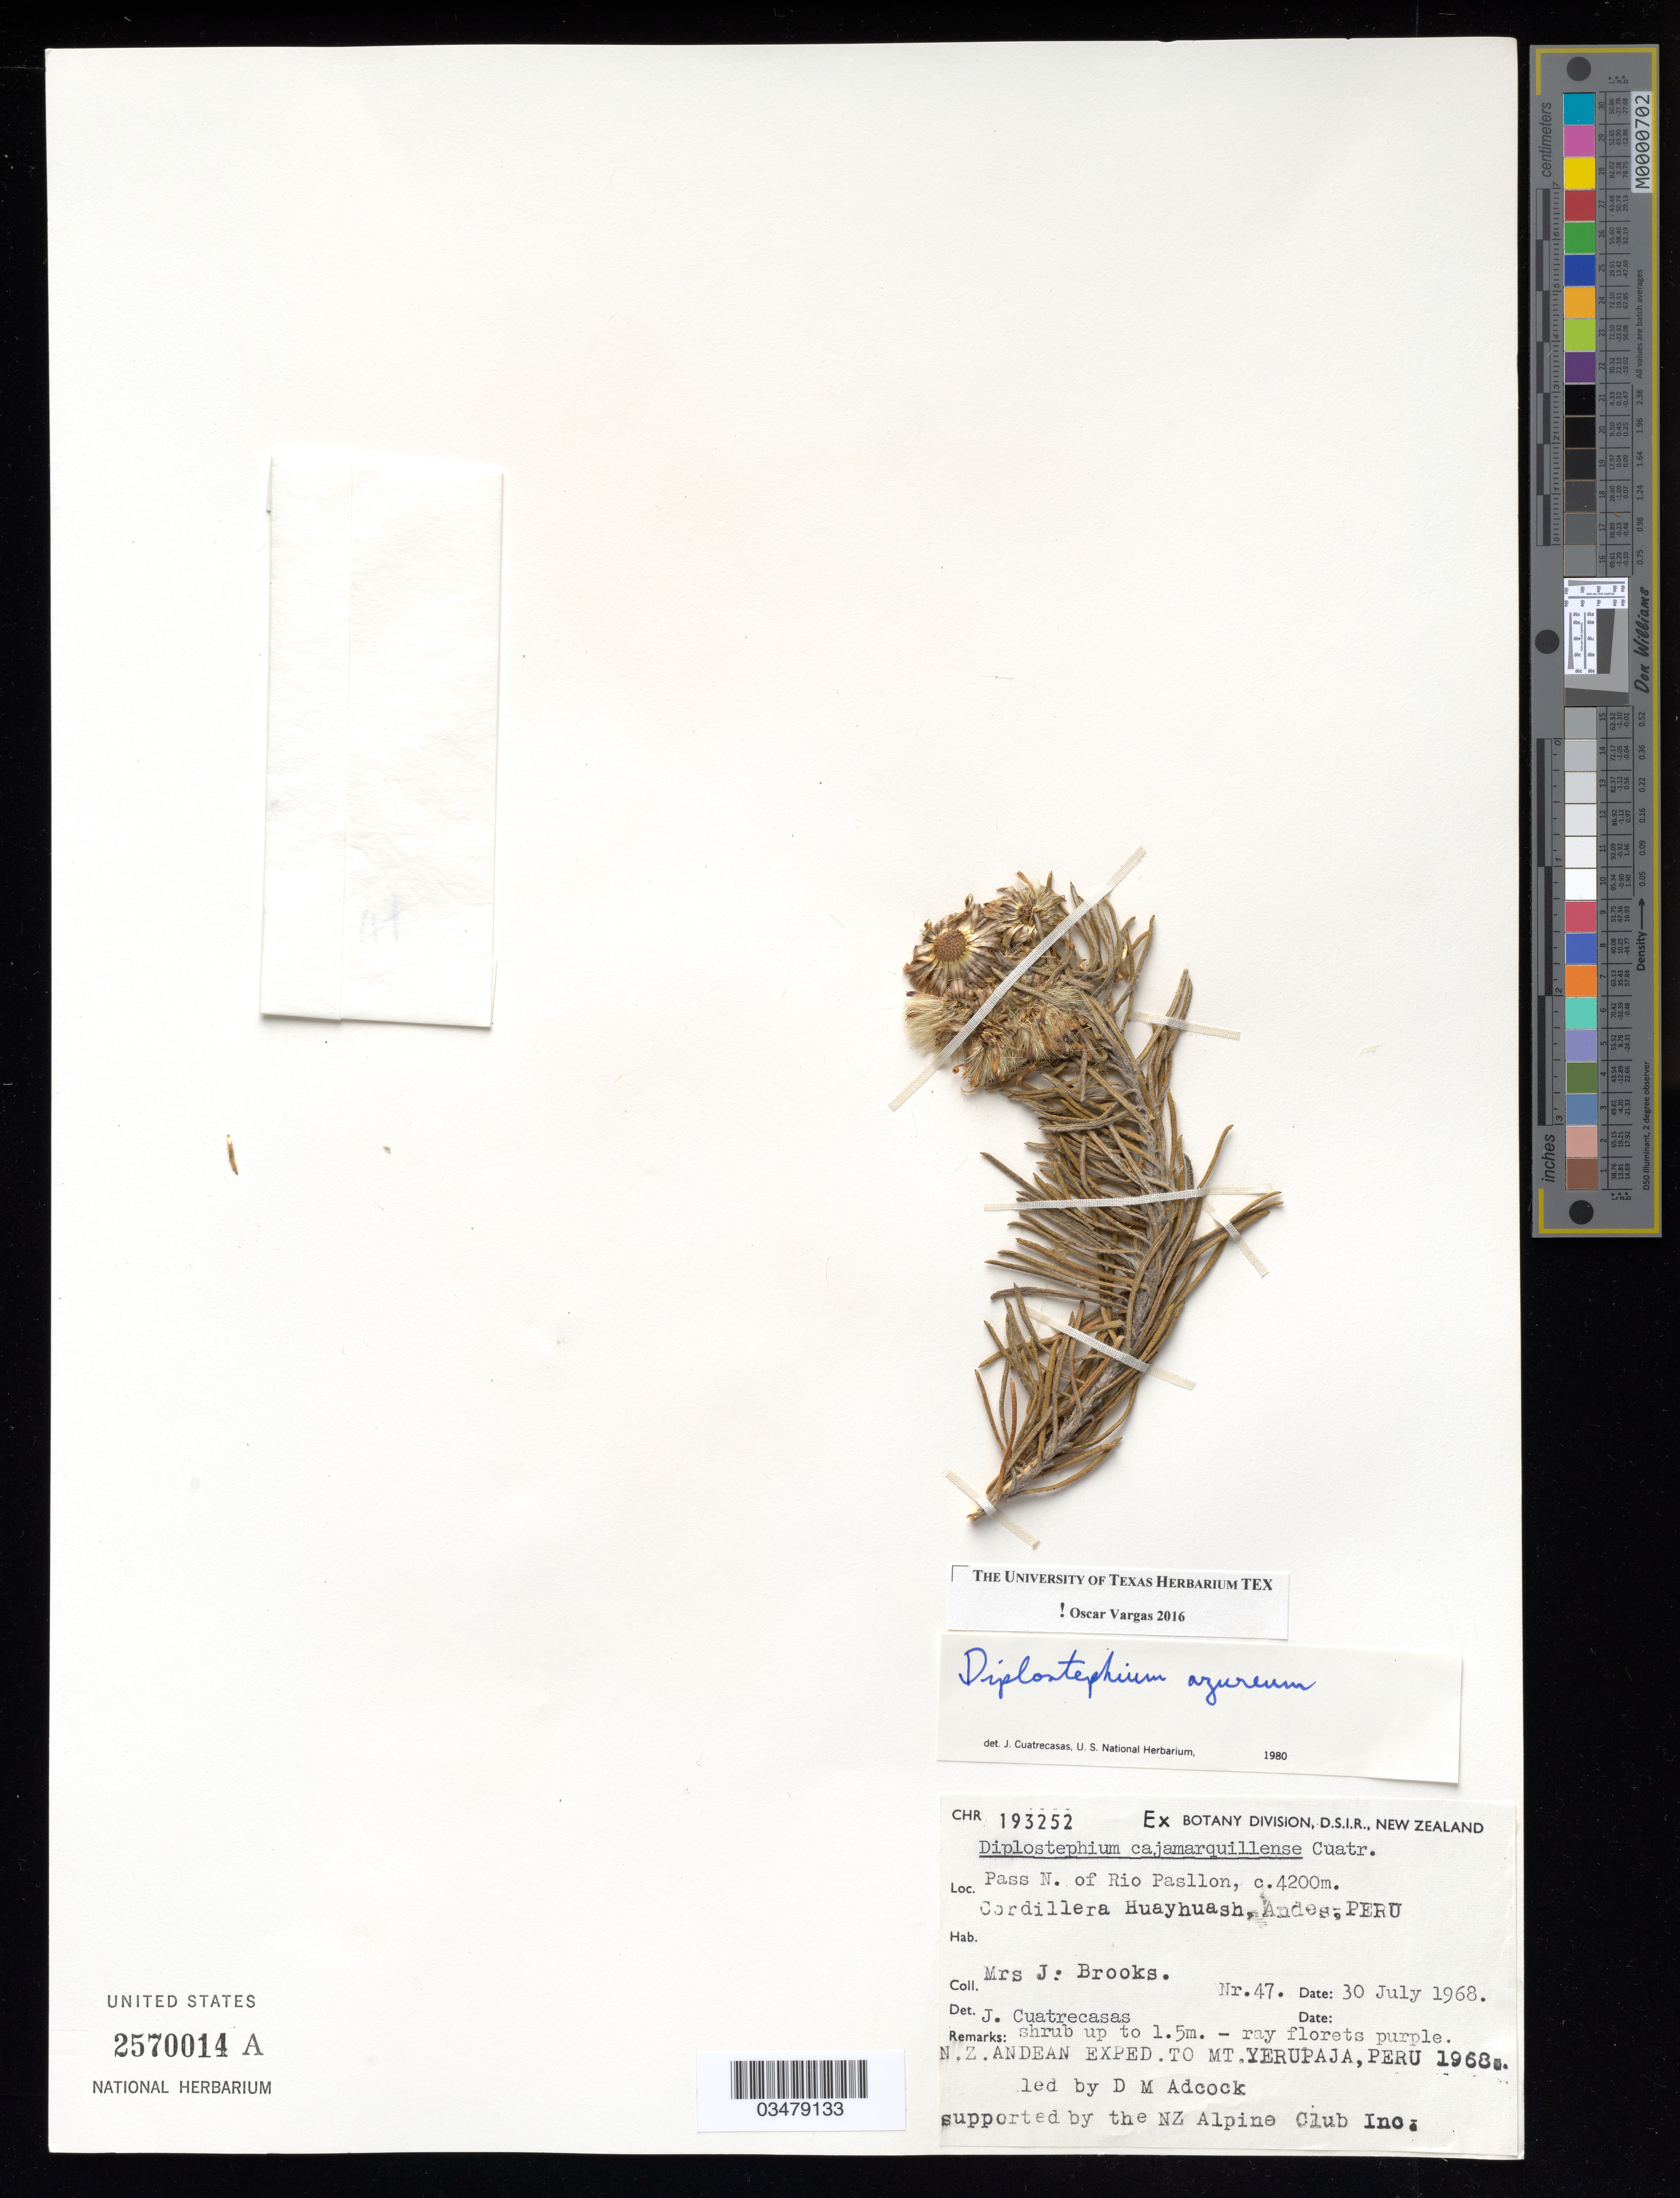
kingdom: Plantae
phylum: Tracheophyta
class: Magnoliopsida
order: Asterales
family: Asteraceae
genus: Diplostephium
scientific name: Diplostephium azureum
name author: Cuatrec.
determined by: Vargas, Oscar M.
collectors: J. Brooks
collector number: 47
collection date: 1968-07-30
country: Peru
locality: Pass N. of Rio Pasllon, Cordillera Huayhuash, Andes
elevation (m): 4200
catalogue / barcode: US 2570014A